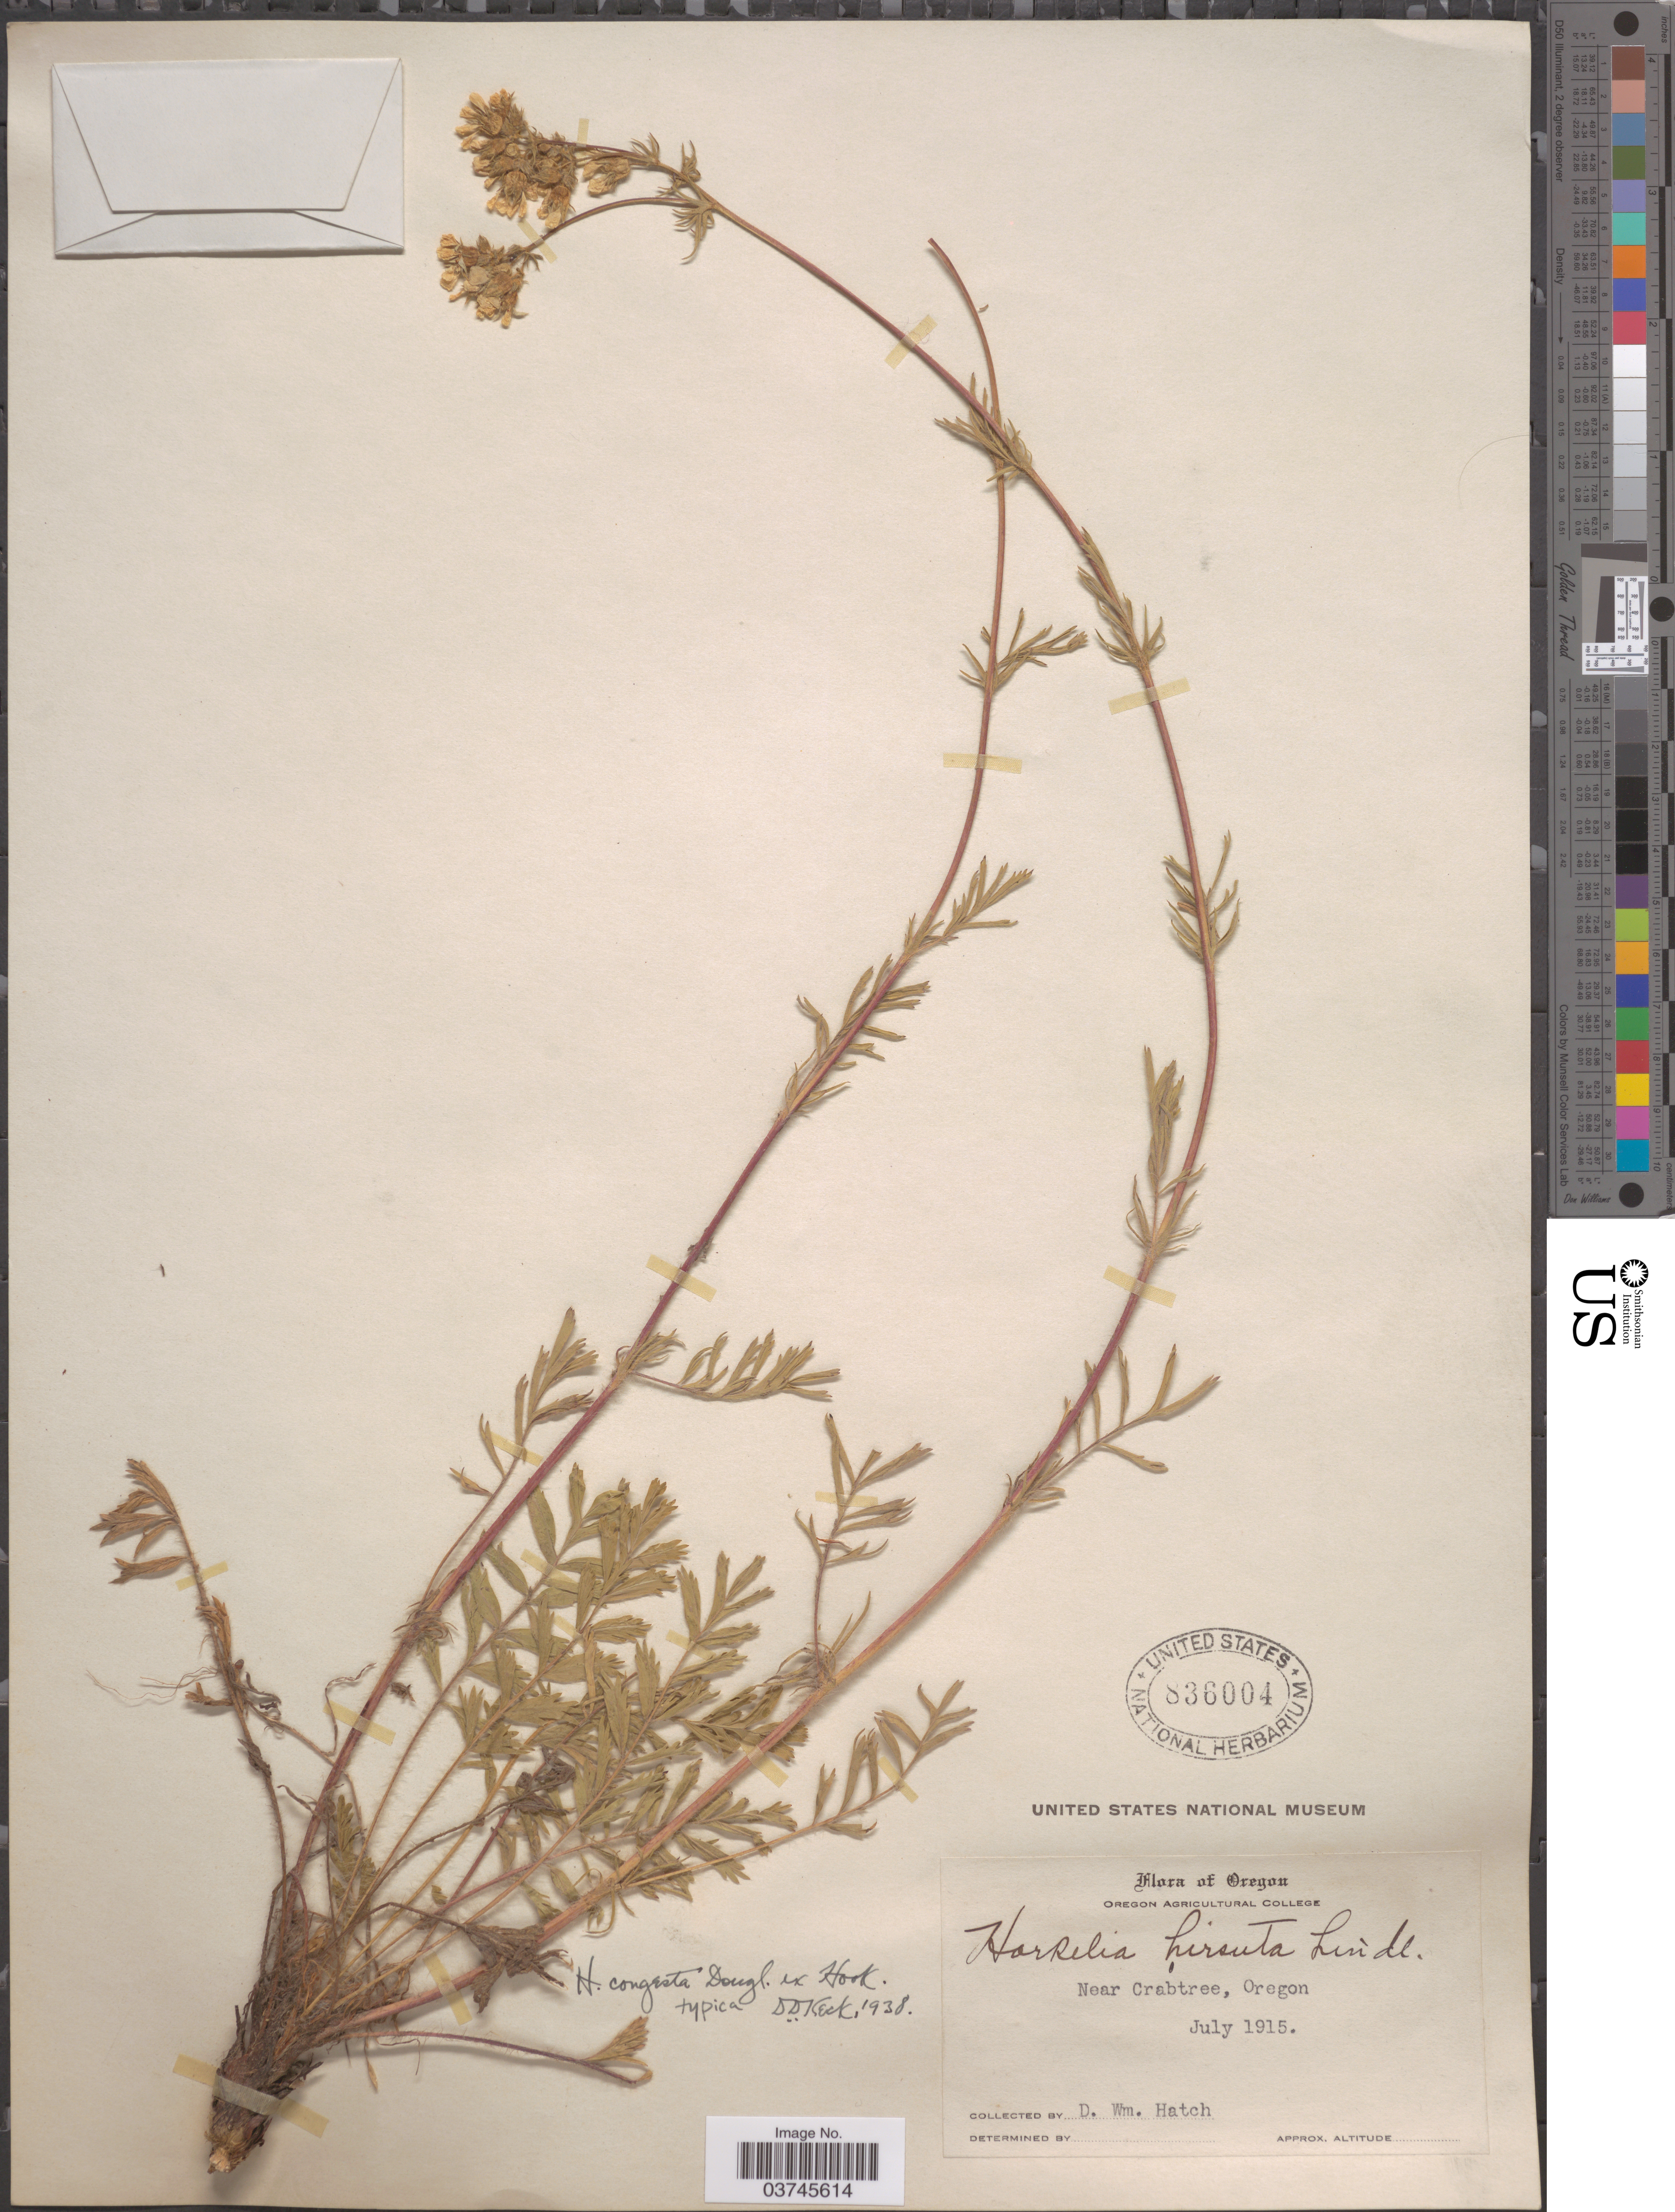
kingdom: Plantae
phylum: Tracheophyta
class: Magnoliopsida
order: Rosales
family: Rosaceae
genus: Potentilla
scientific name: Potentilla congesta var. congesta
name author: (Douglas ex Hook.) Baill.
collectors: D. Hatch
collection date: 1915-07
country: United States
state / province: Oregon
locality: Near Crabtree.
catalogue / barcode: US 836004